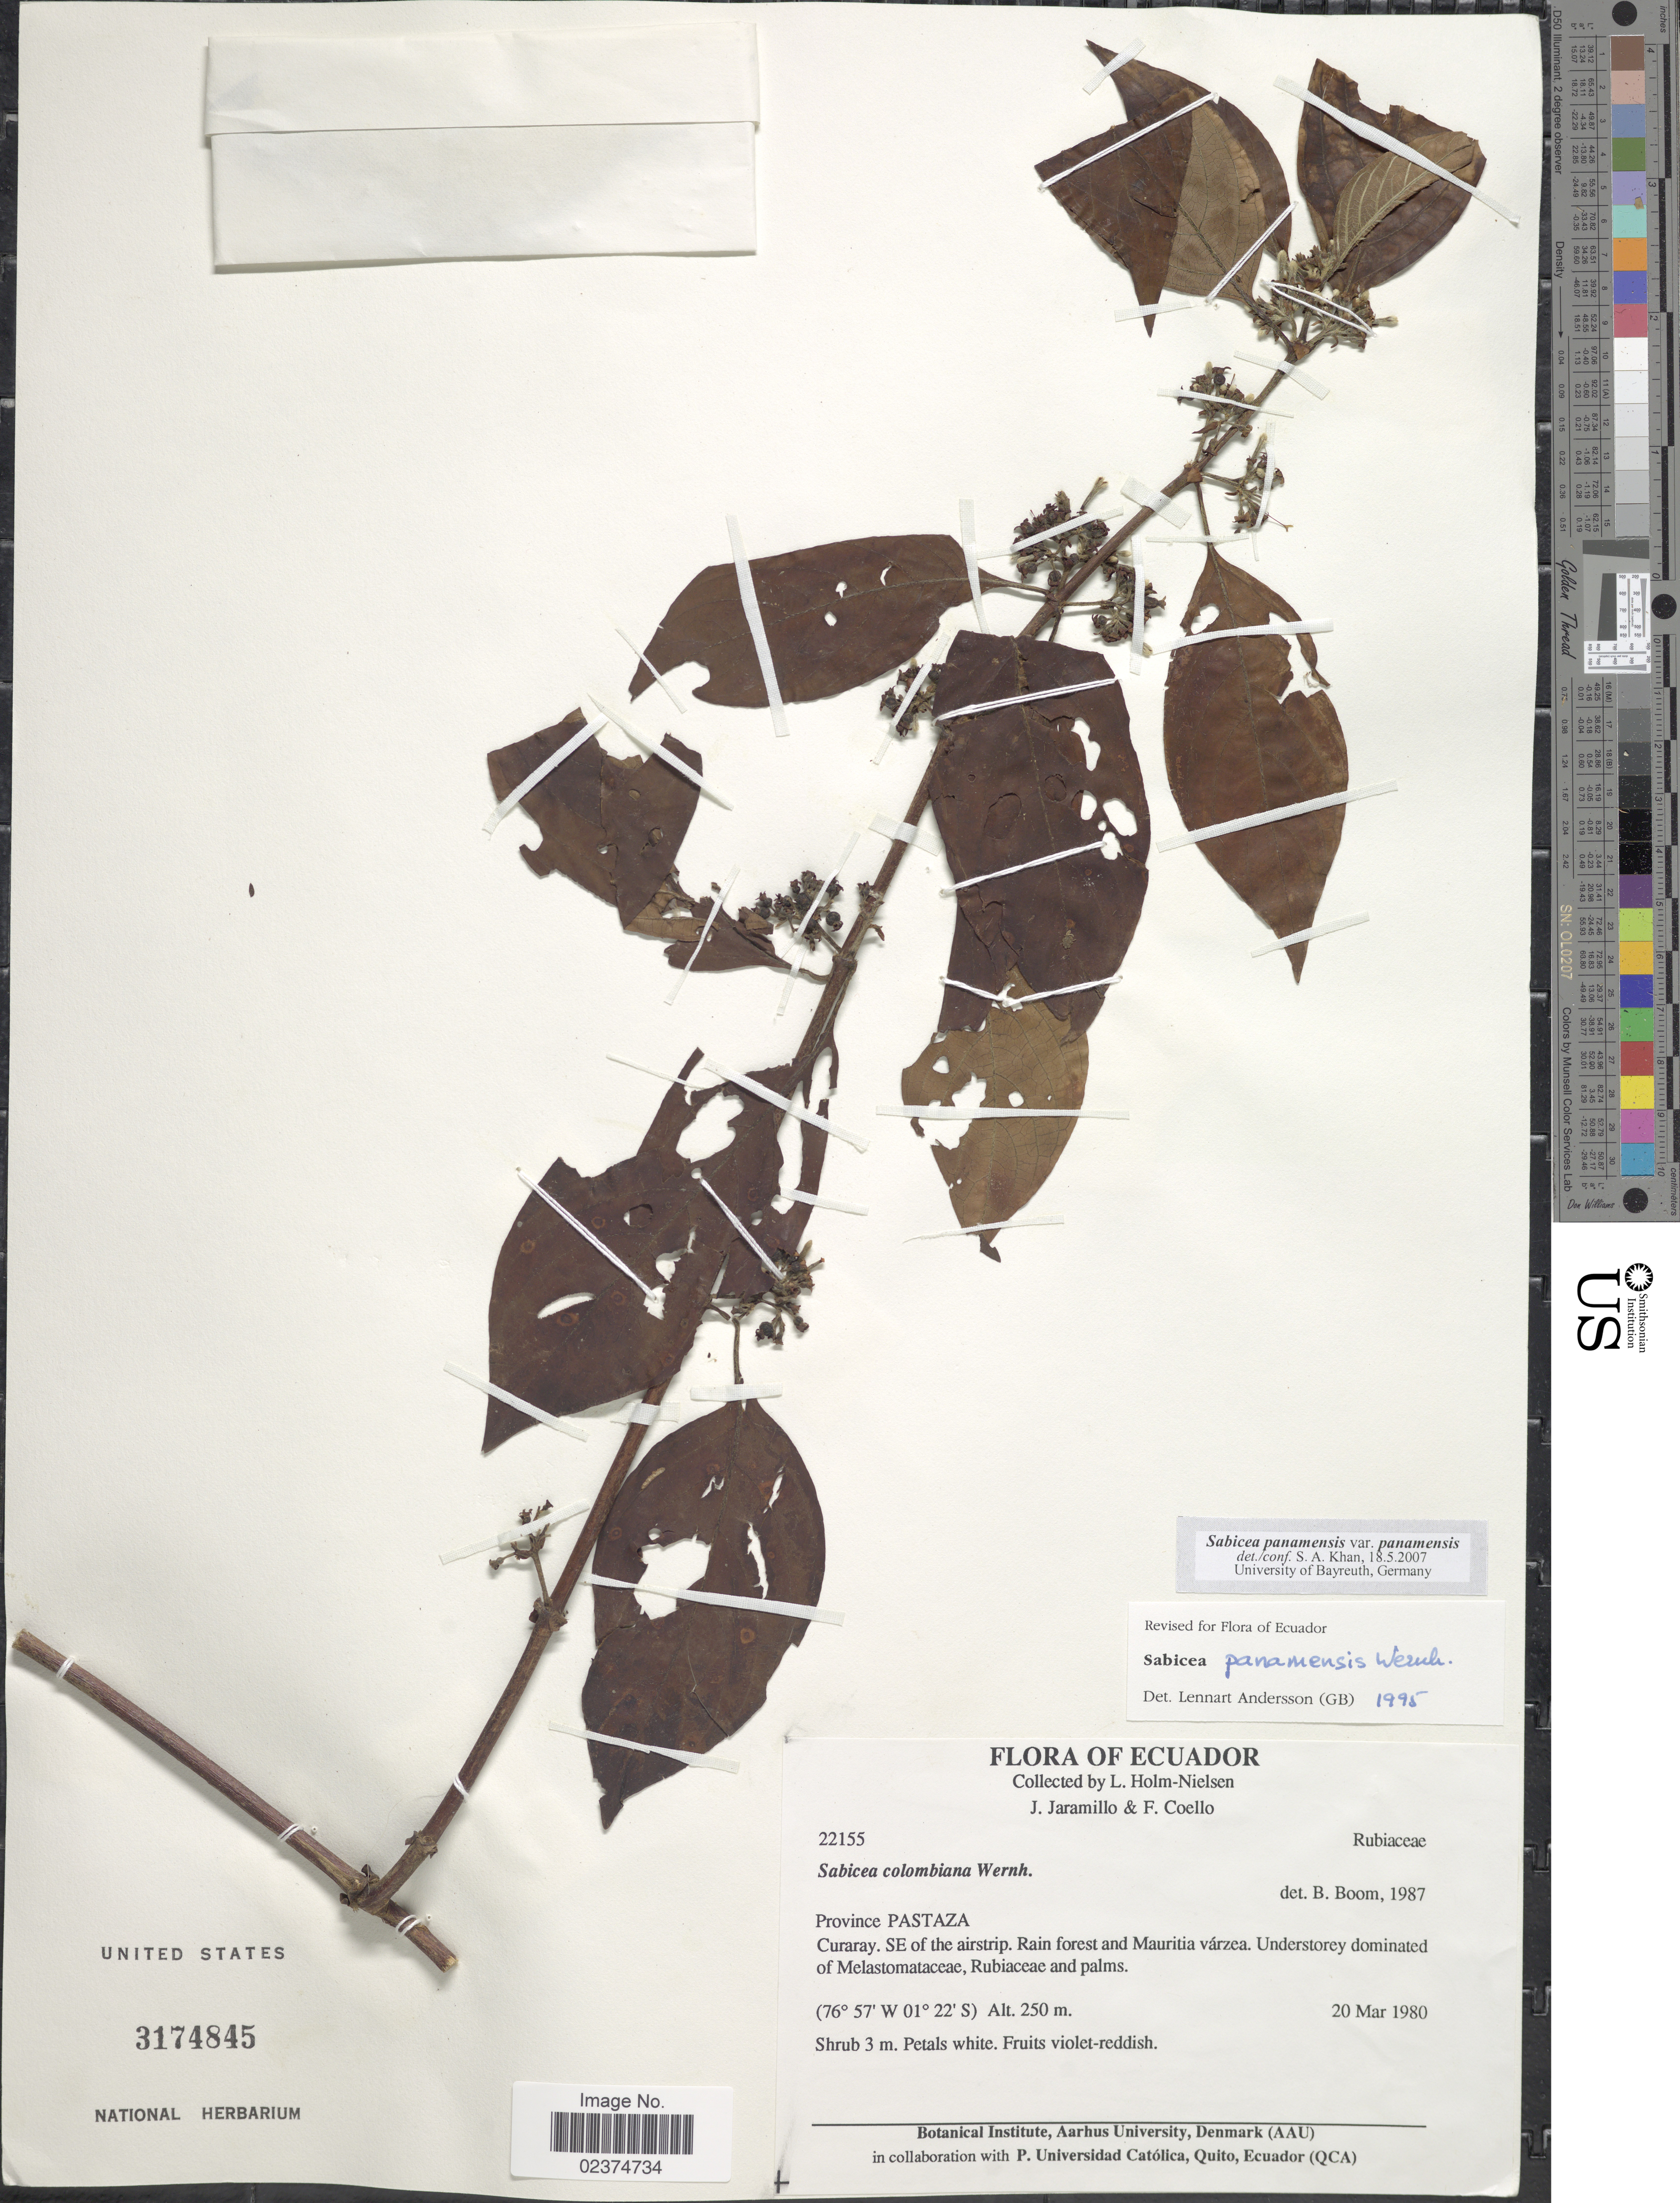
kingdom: Plantae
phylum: Tracheophyta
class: Magnoliopsida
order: Gentianales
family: Rubiaceae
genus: Sabicea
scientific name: Sabicea panamensis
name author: Wernham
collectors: L. Holm-Nielsen, J. Jaramillo & F. Coello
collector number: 22155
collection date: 1980-03-20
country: Ecuador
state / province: Pastaza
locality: Curaray, SE of the airstrip, rain forest and Mauritia varzea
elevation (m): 250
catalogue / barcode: US 3174845